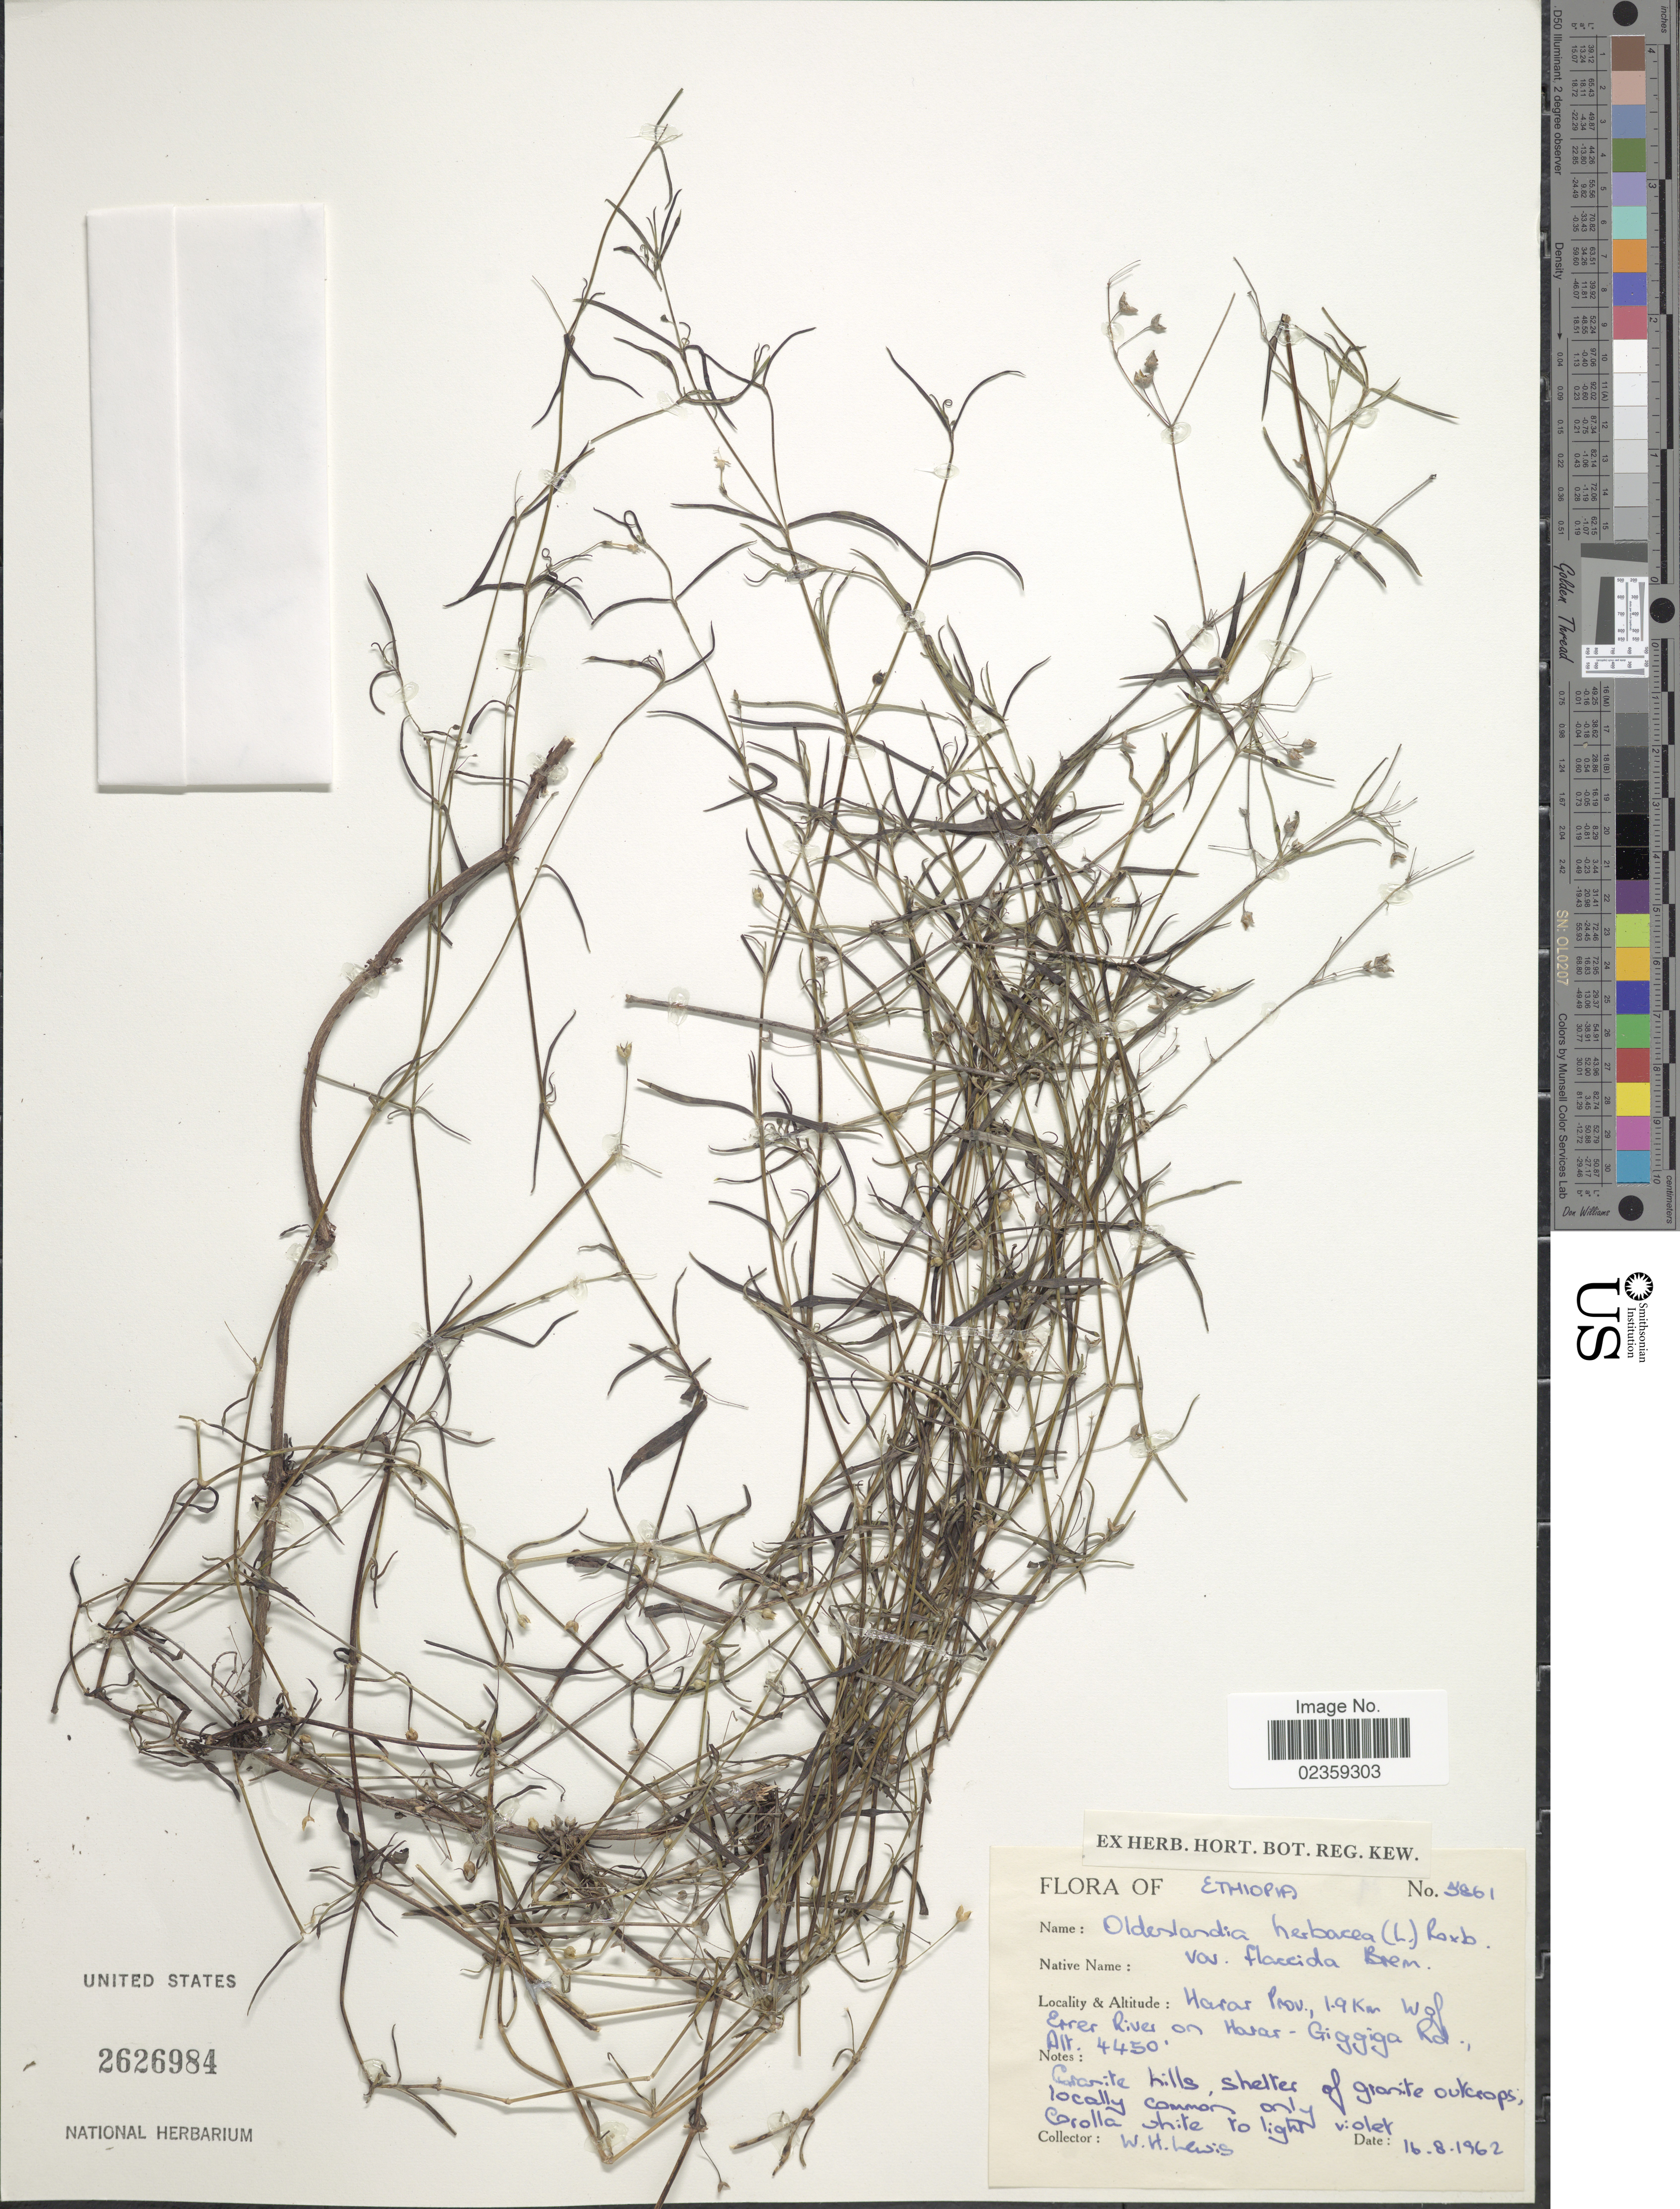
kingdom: Plantae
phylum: Tracheophyta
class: Magnoliopsida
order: Gentianales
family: Rubiaceae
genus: Oldenlandia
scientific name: Oldenlandia herbacea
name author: (L.) Roxb.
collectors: W. H. Lewis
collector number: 5861*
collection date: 1962-08-16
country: Ethiopia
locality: Harar Prov., 1.9 km W of Errer River on Harar-Giggiga Rd.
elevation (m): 1356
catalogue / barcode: US 2626984